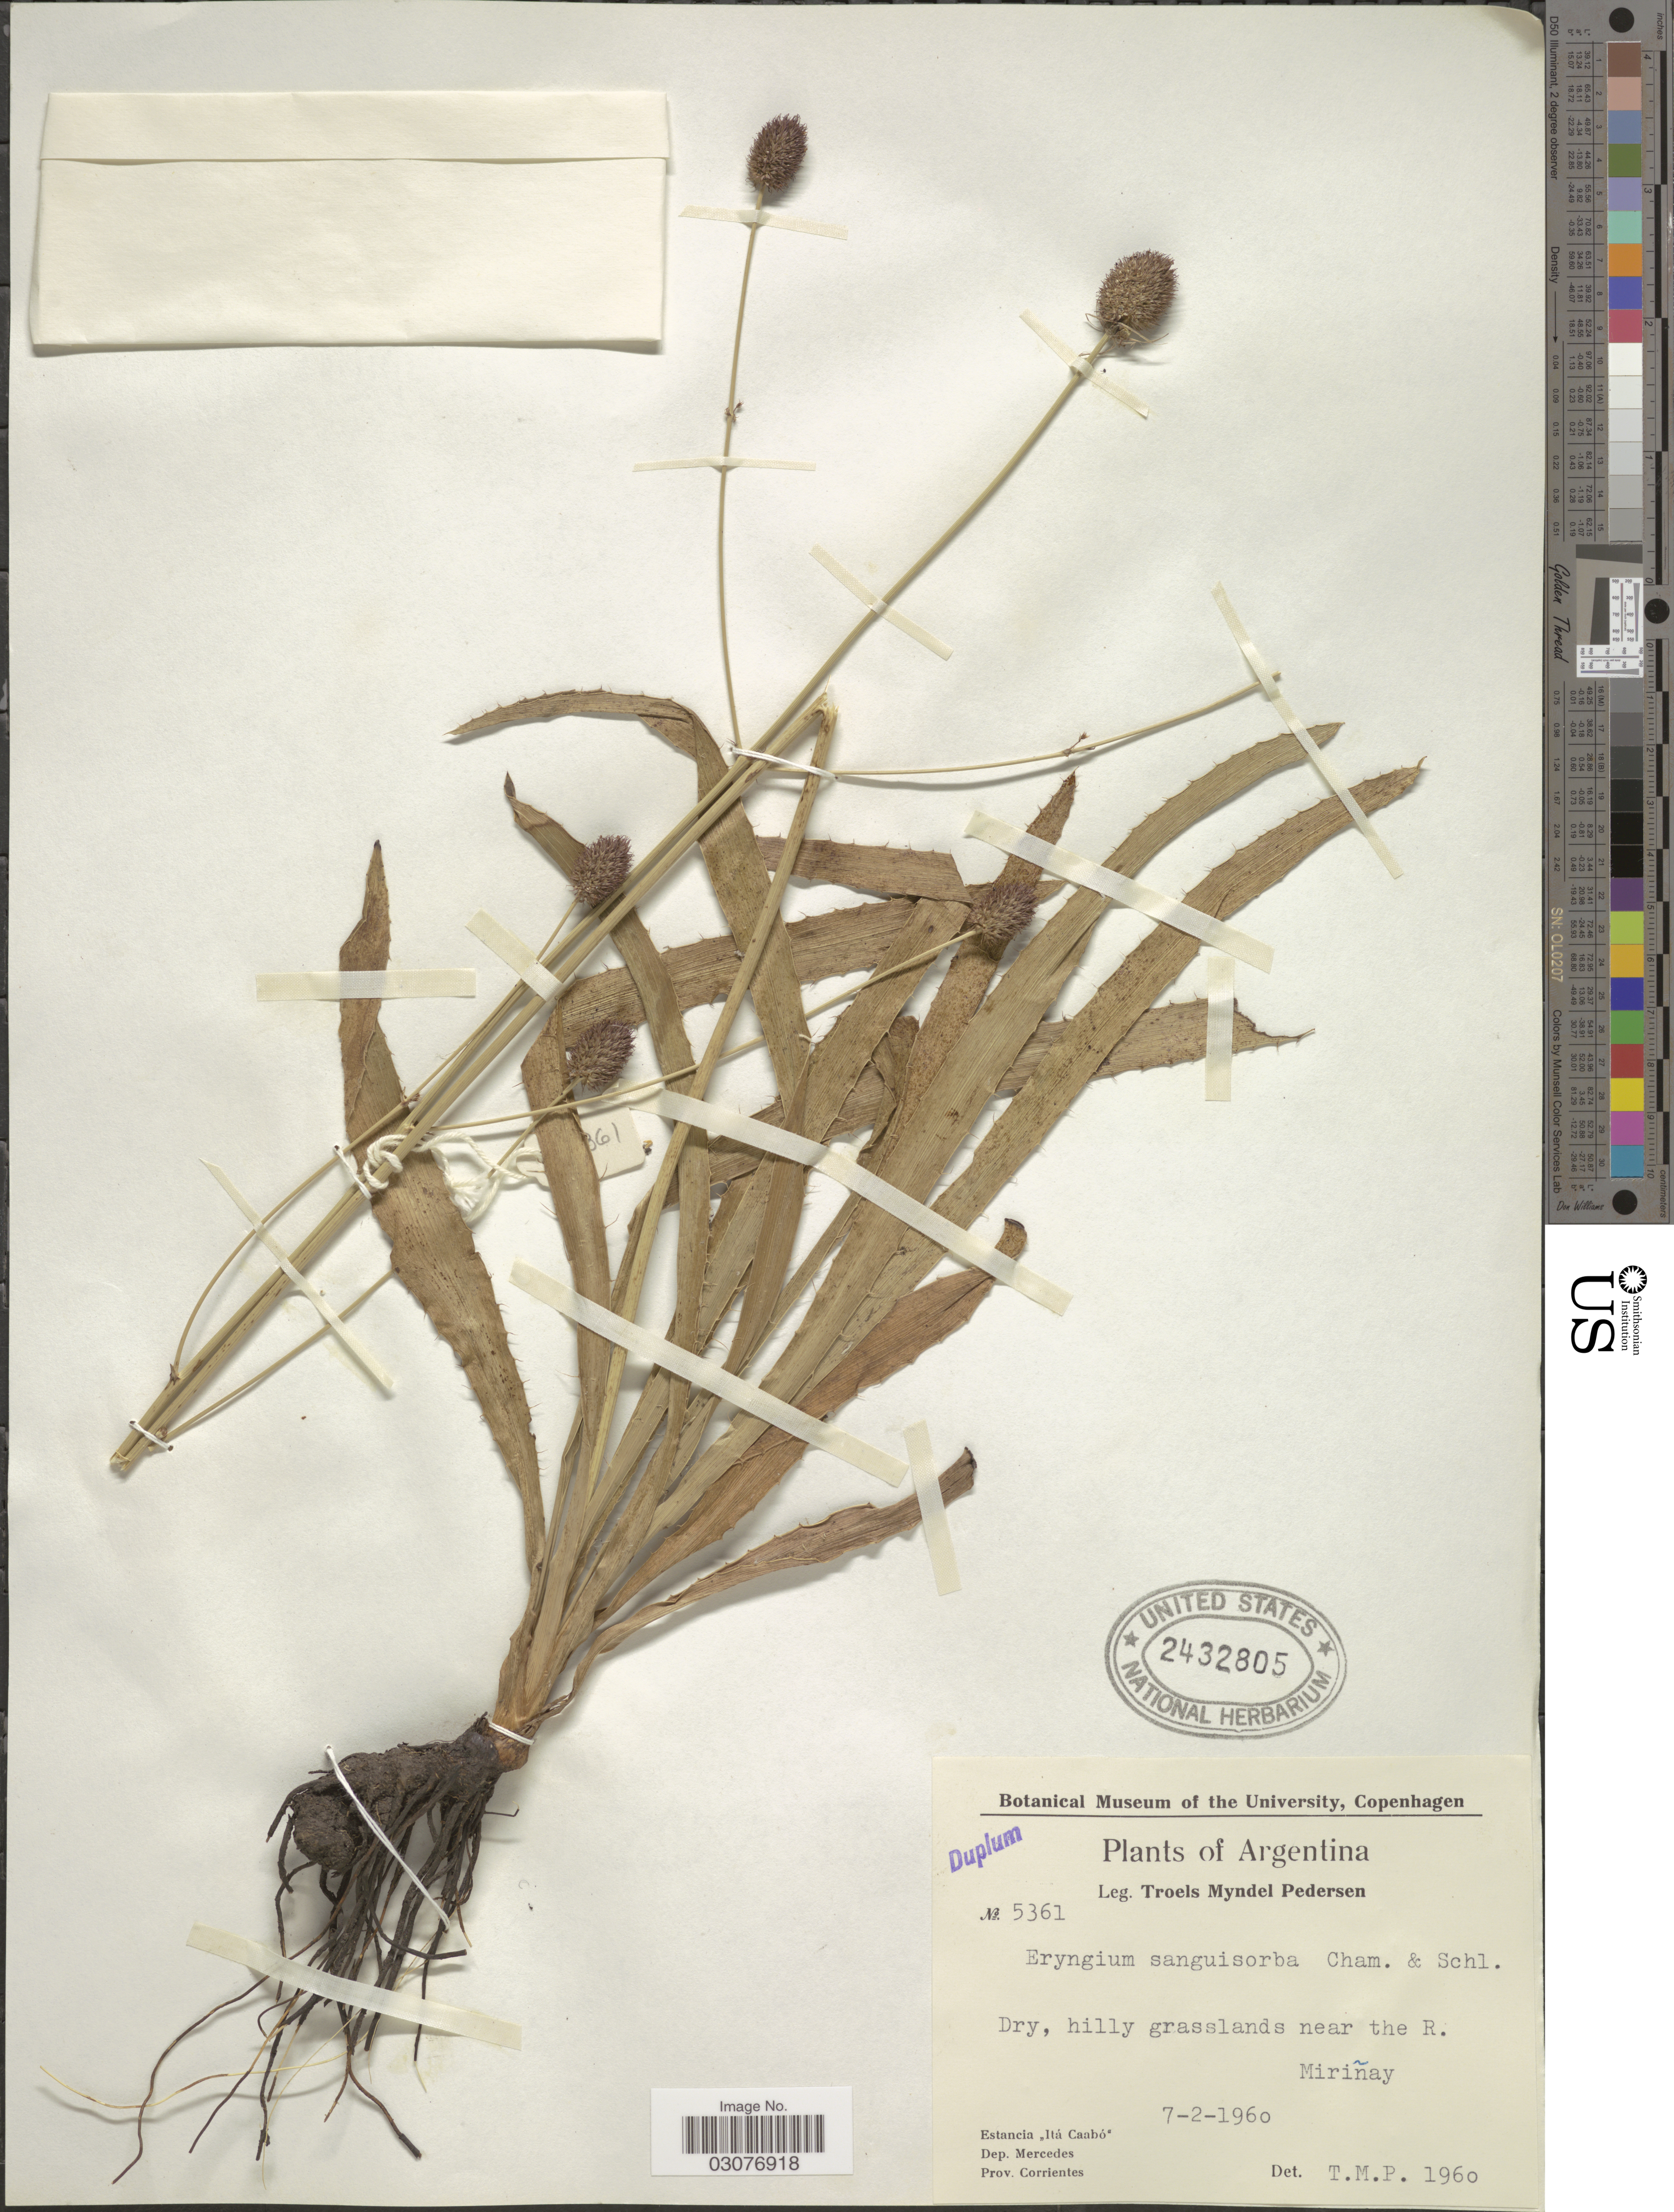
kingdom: Plantae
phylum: Tracheophyta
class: Magnoliopsida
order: Apiales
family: Apiaceae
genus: Eryngium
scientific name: Eryngium sanguisorba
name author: Cham. & Schltdl.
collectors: T. Pederson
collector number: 5361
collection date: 1960-02-07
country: Argentina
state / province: Corrientes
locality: Dry, hilly grasslands near the R. Miriñay. Estancia "Itá Caabó". Dep. Mercedes.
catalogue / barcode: US 2432805